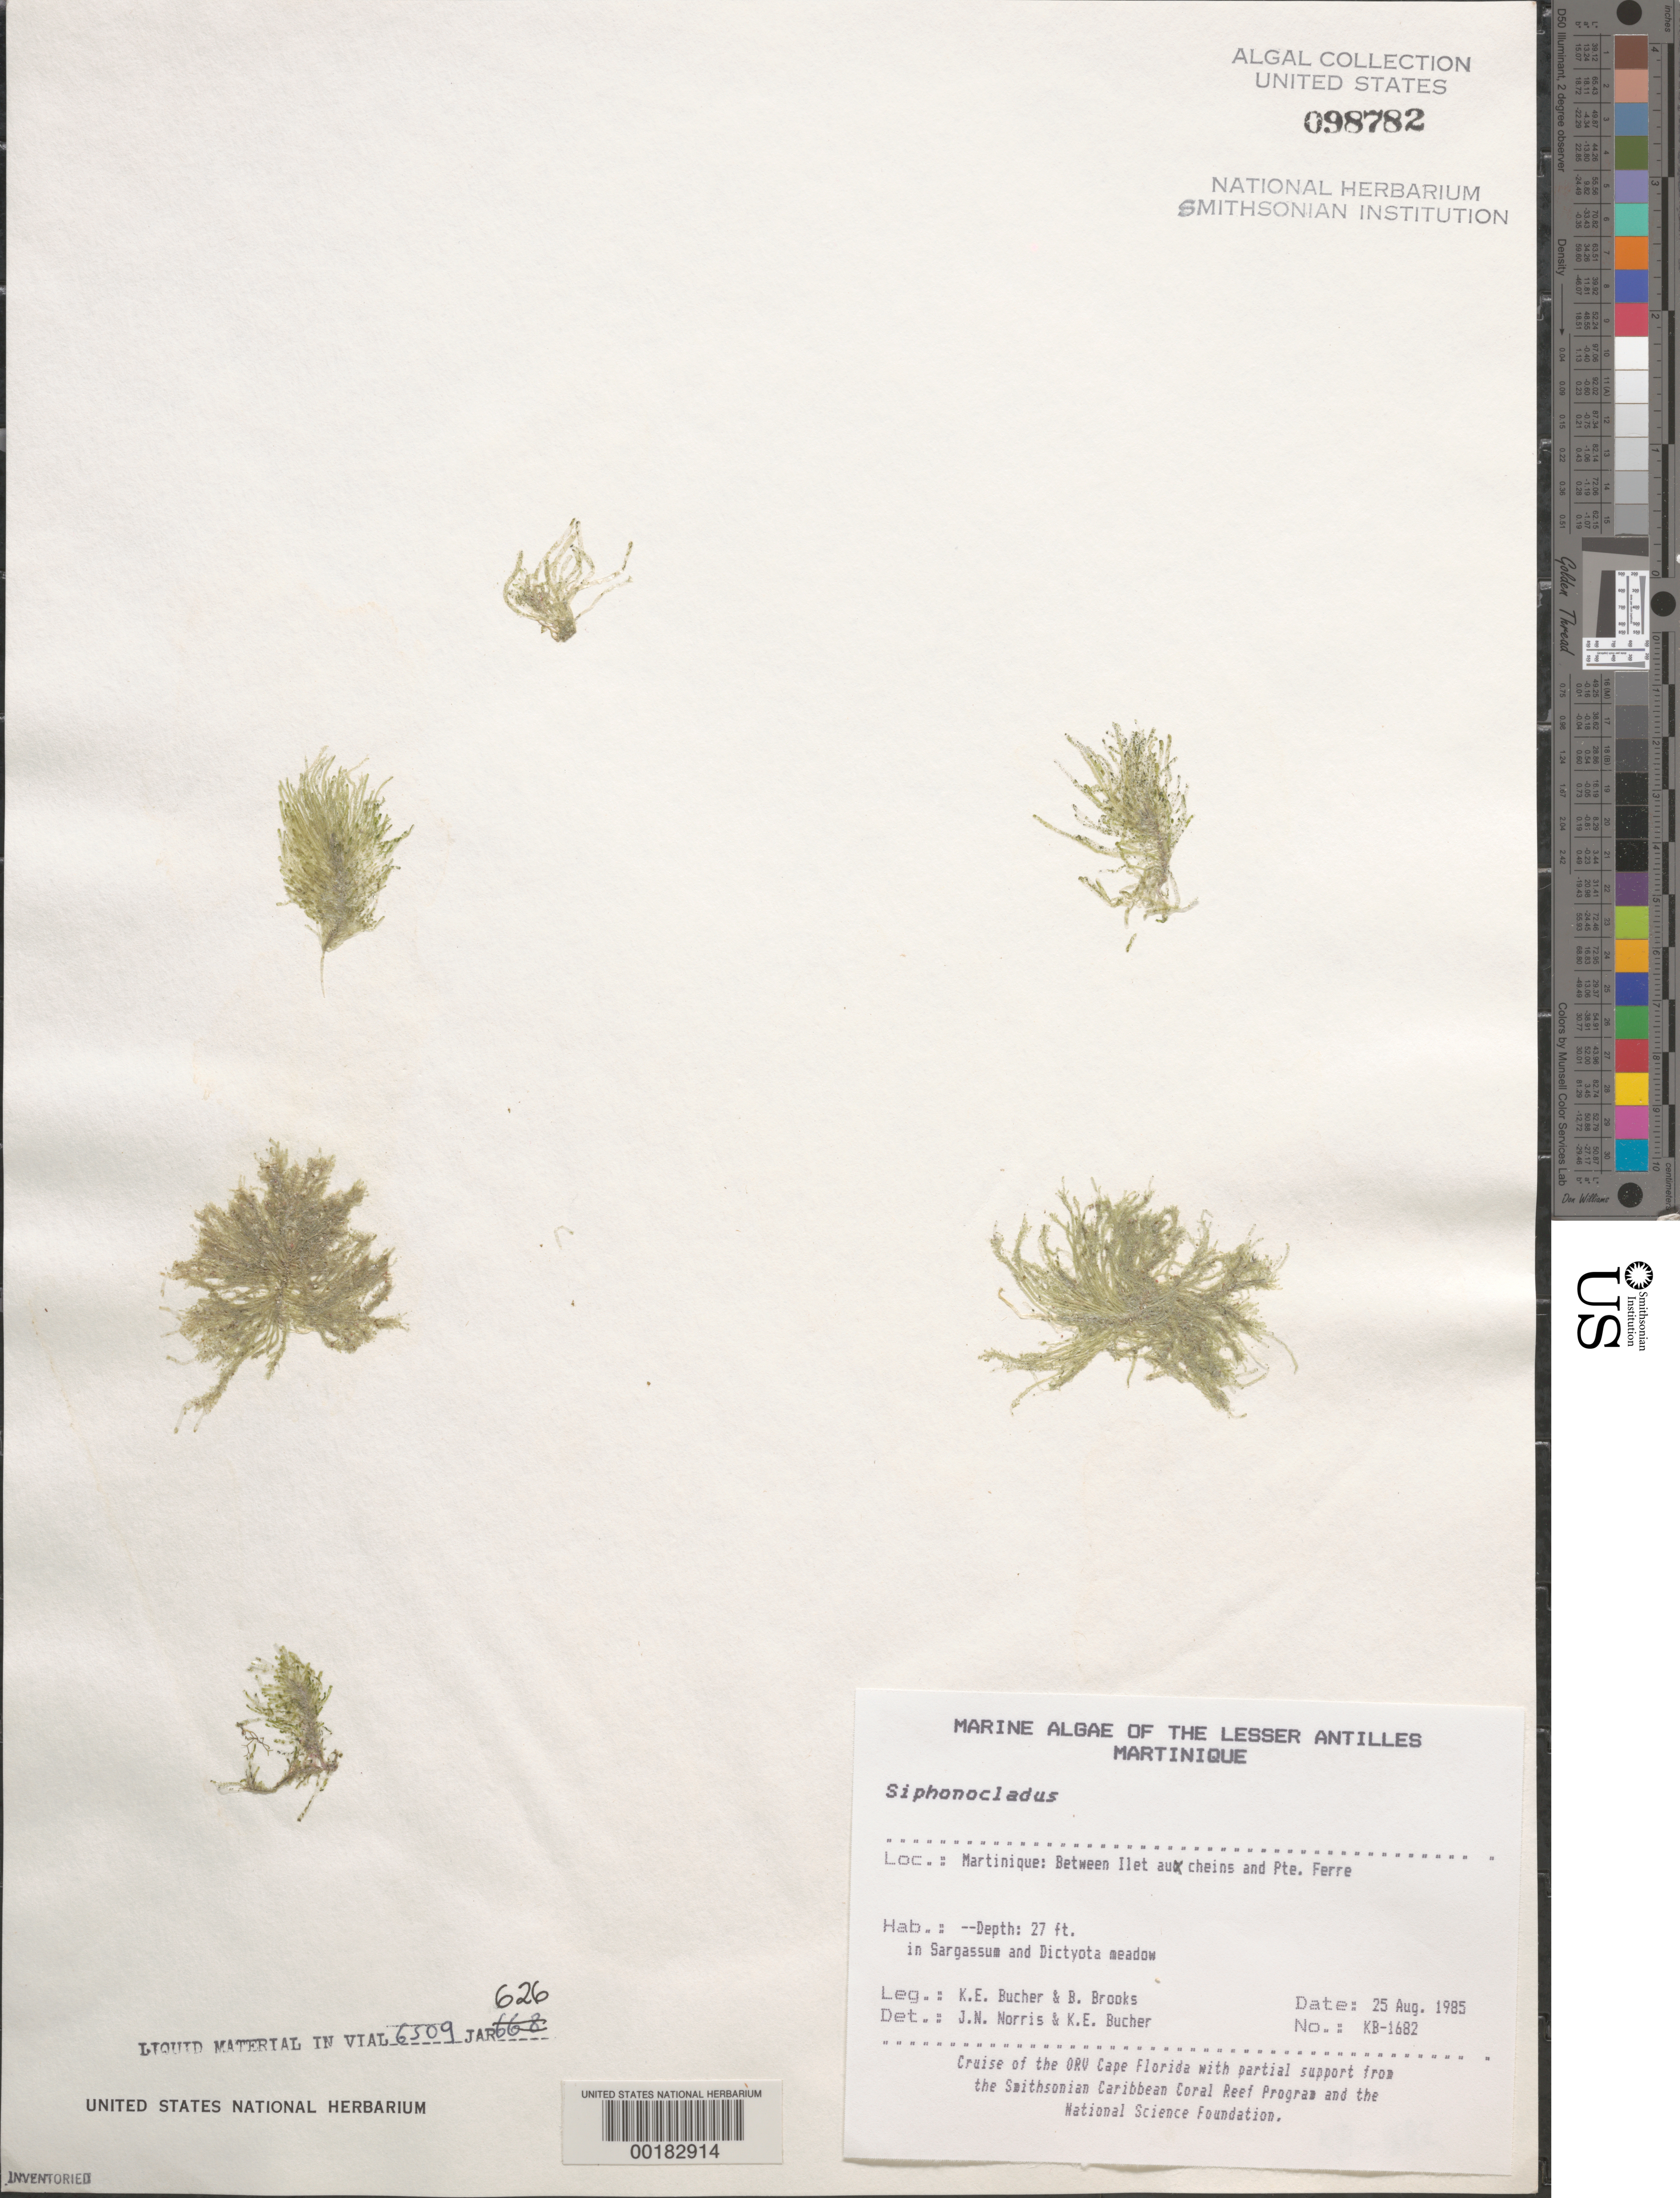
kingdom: Plantae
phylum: Chlorophyta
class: Ulvophyceae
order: Siphonocladales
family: Siphonocladaceae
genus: Siphonocladus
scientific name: Siphonocladus sp.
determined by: Norris, J. N.; Bucher, K. E.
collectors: K. E. Bucher & B. Brooks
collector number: Kb-1682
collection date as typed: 25 Aug 1985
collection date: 1985-08-25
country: Martinique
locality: Between Ilet aux Cheins and Pointe Ferre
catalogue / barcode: US 98782